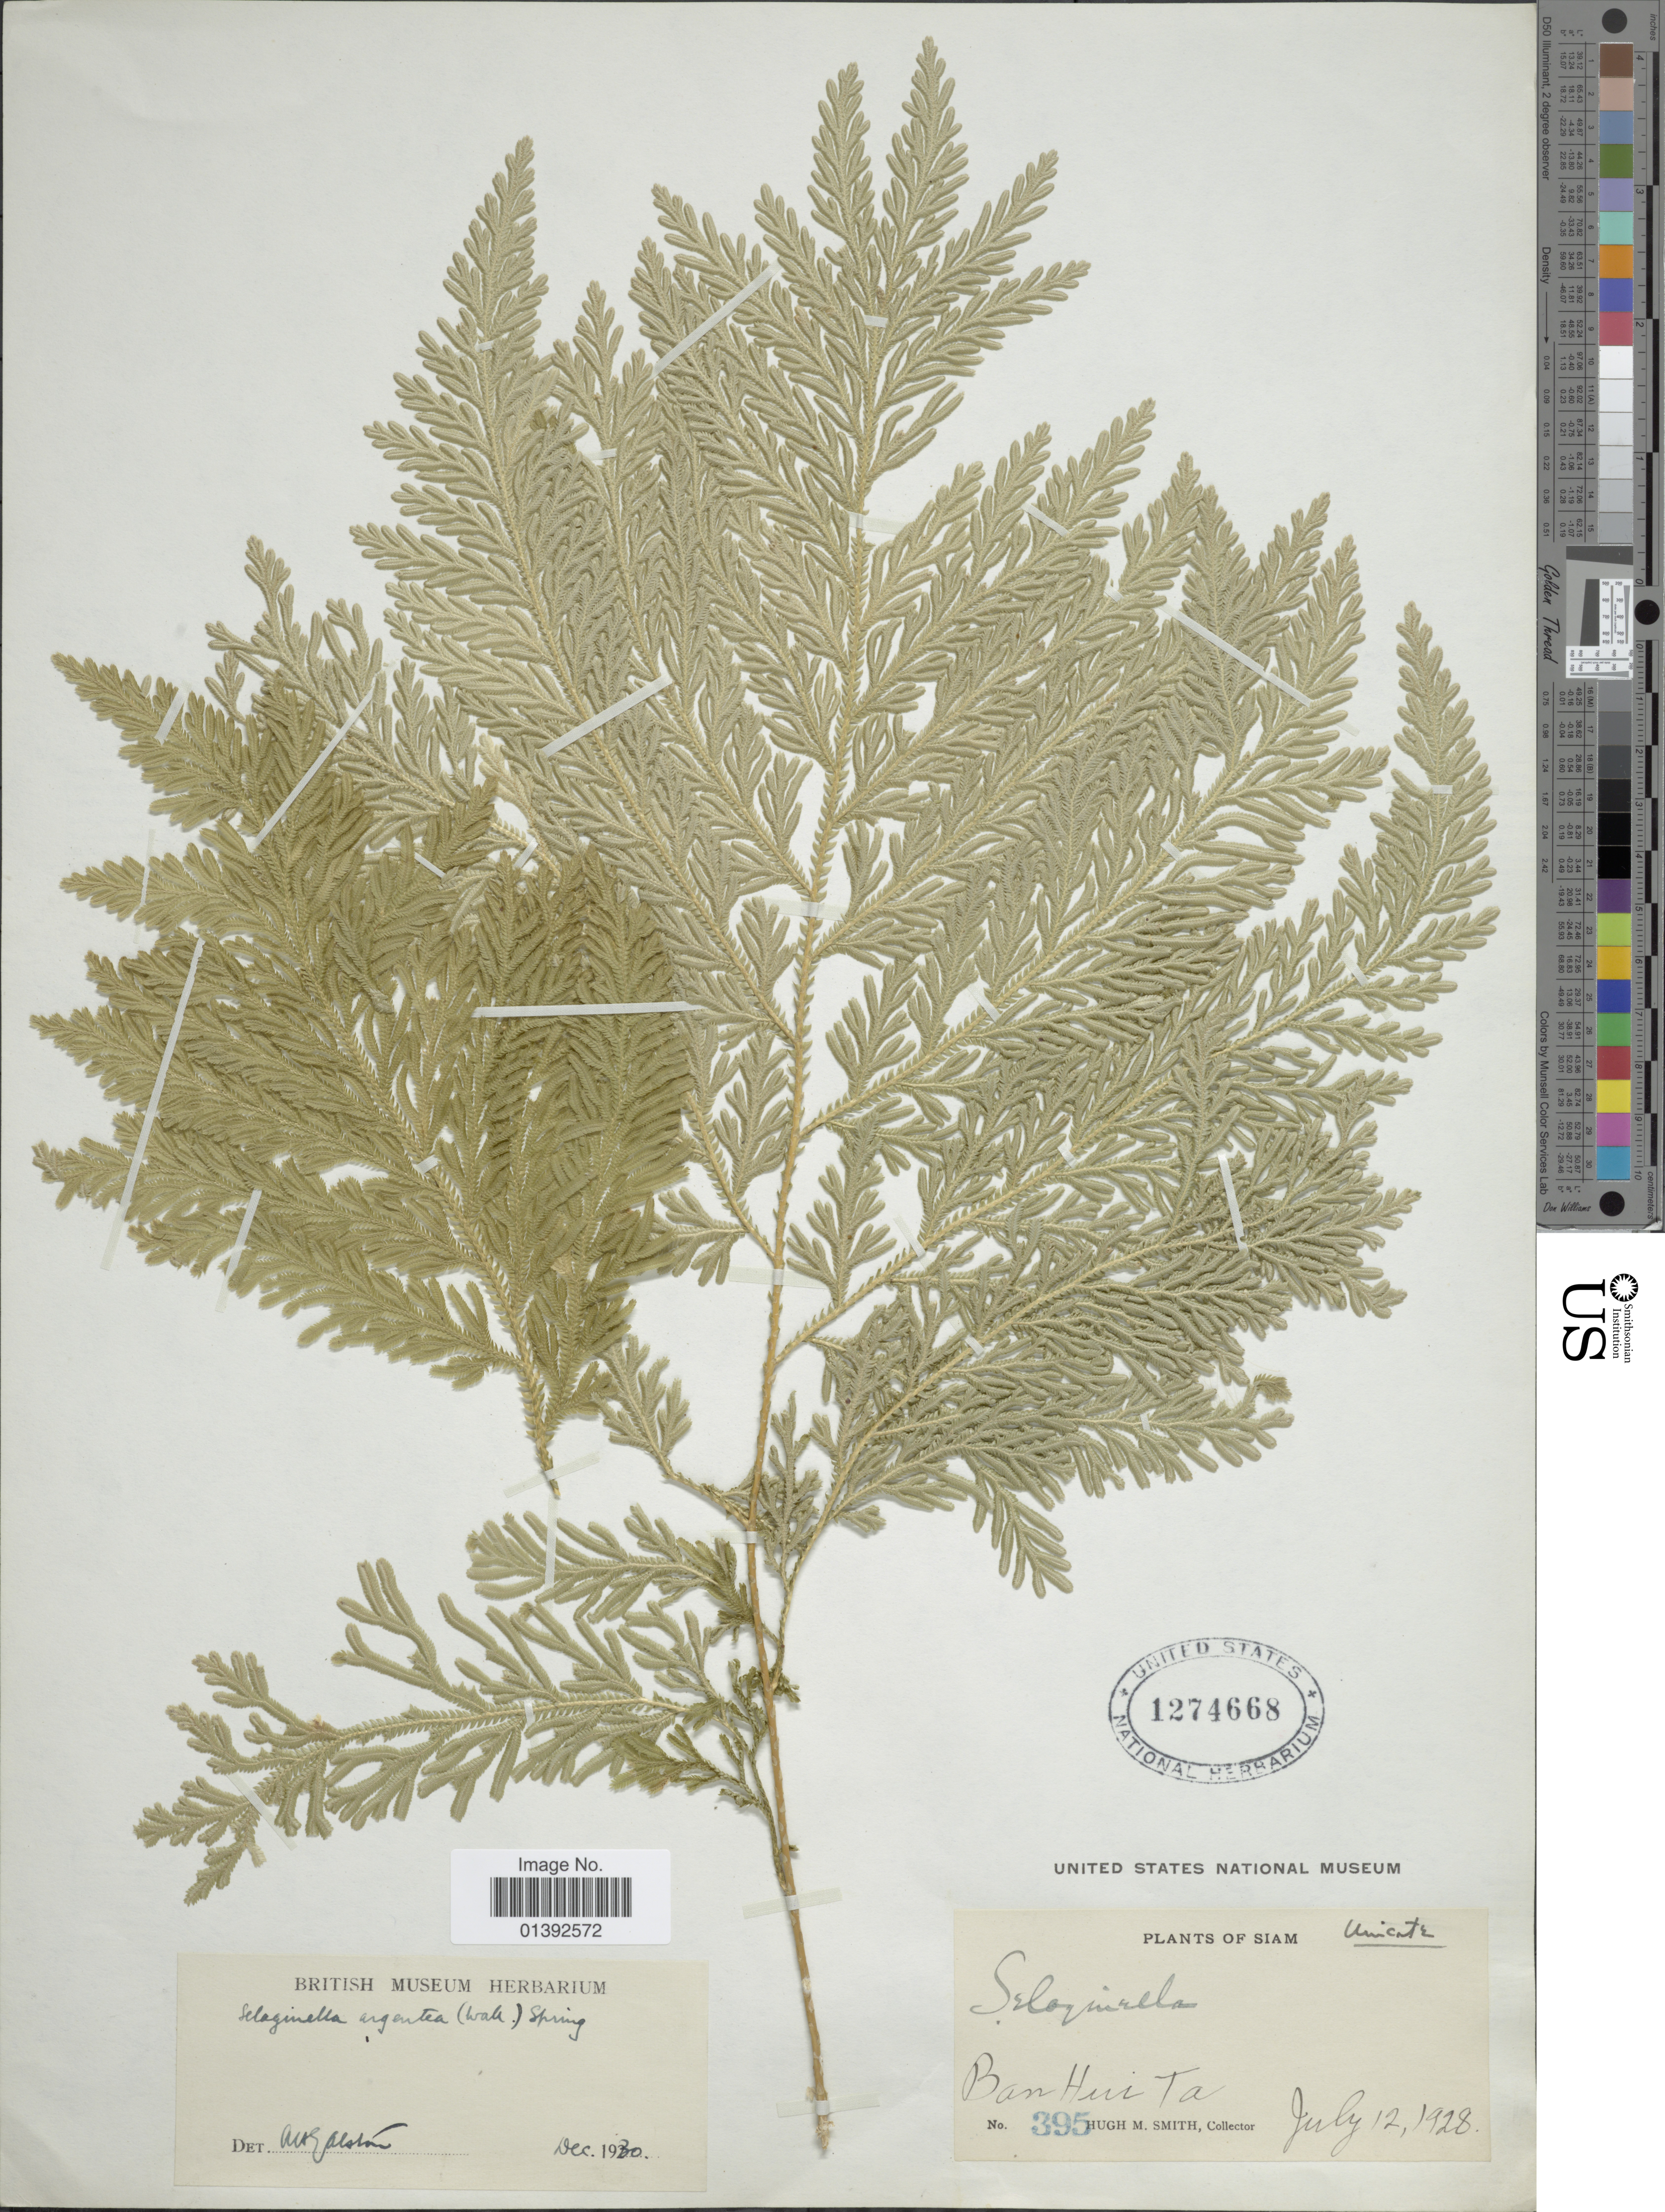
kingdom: Plantae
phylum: Tracheophyta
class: Lycopodiopsida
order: Selaginellales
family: Selaginellaceae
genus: Selaginella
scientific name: Selaginella argentea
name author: (Wall. ex Hook. & Grev.) Spring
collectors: H. M. Smith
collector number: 395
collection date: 1928-07-12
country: Thailand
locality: Siam. Ban Hui Ta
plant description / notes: No precise locality correction needed.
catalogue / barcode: US 1274668